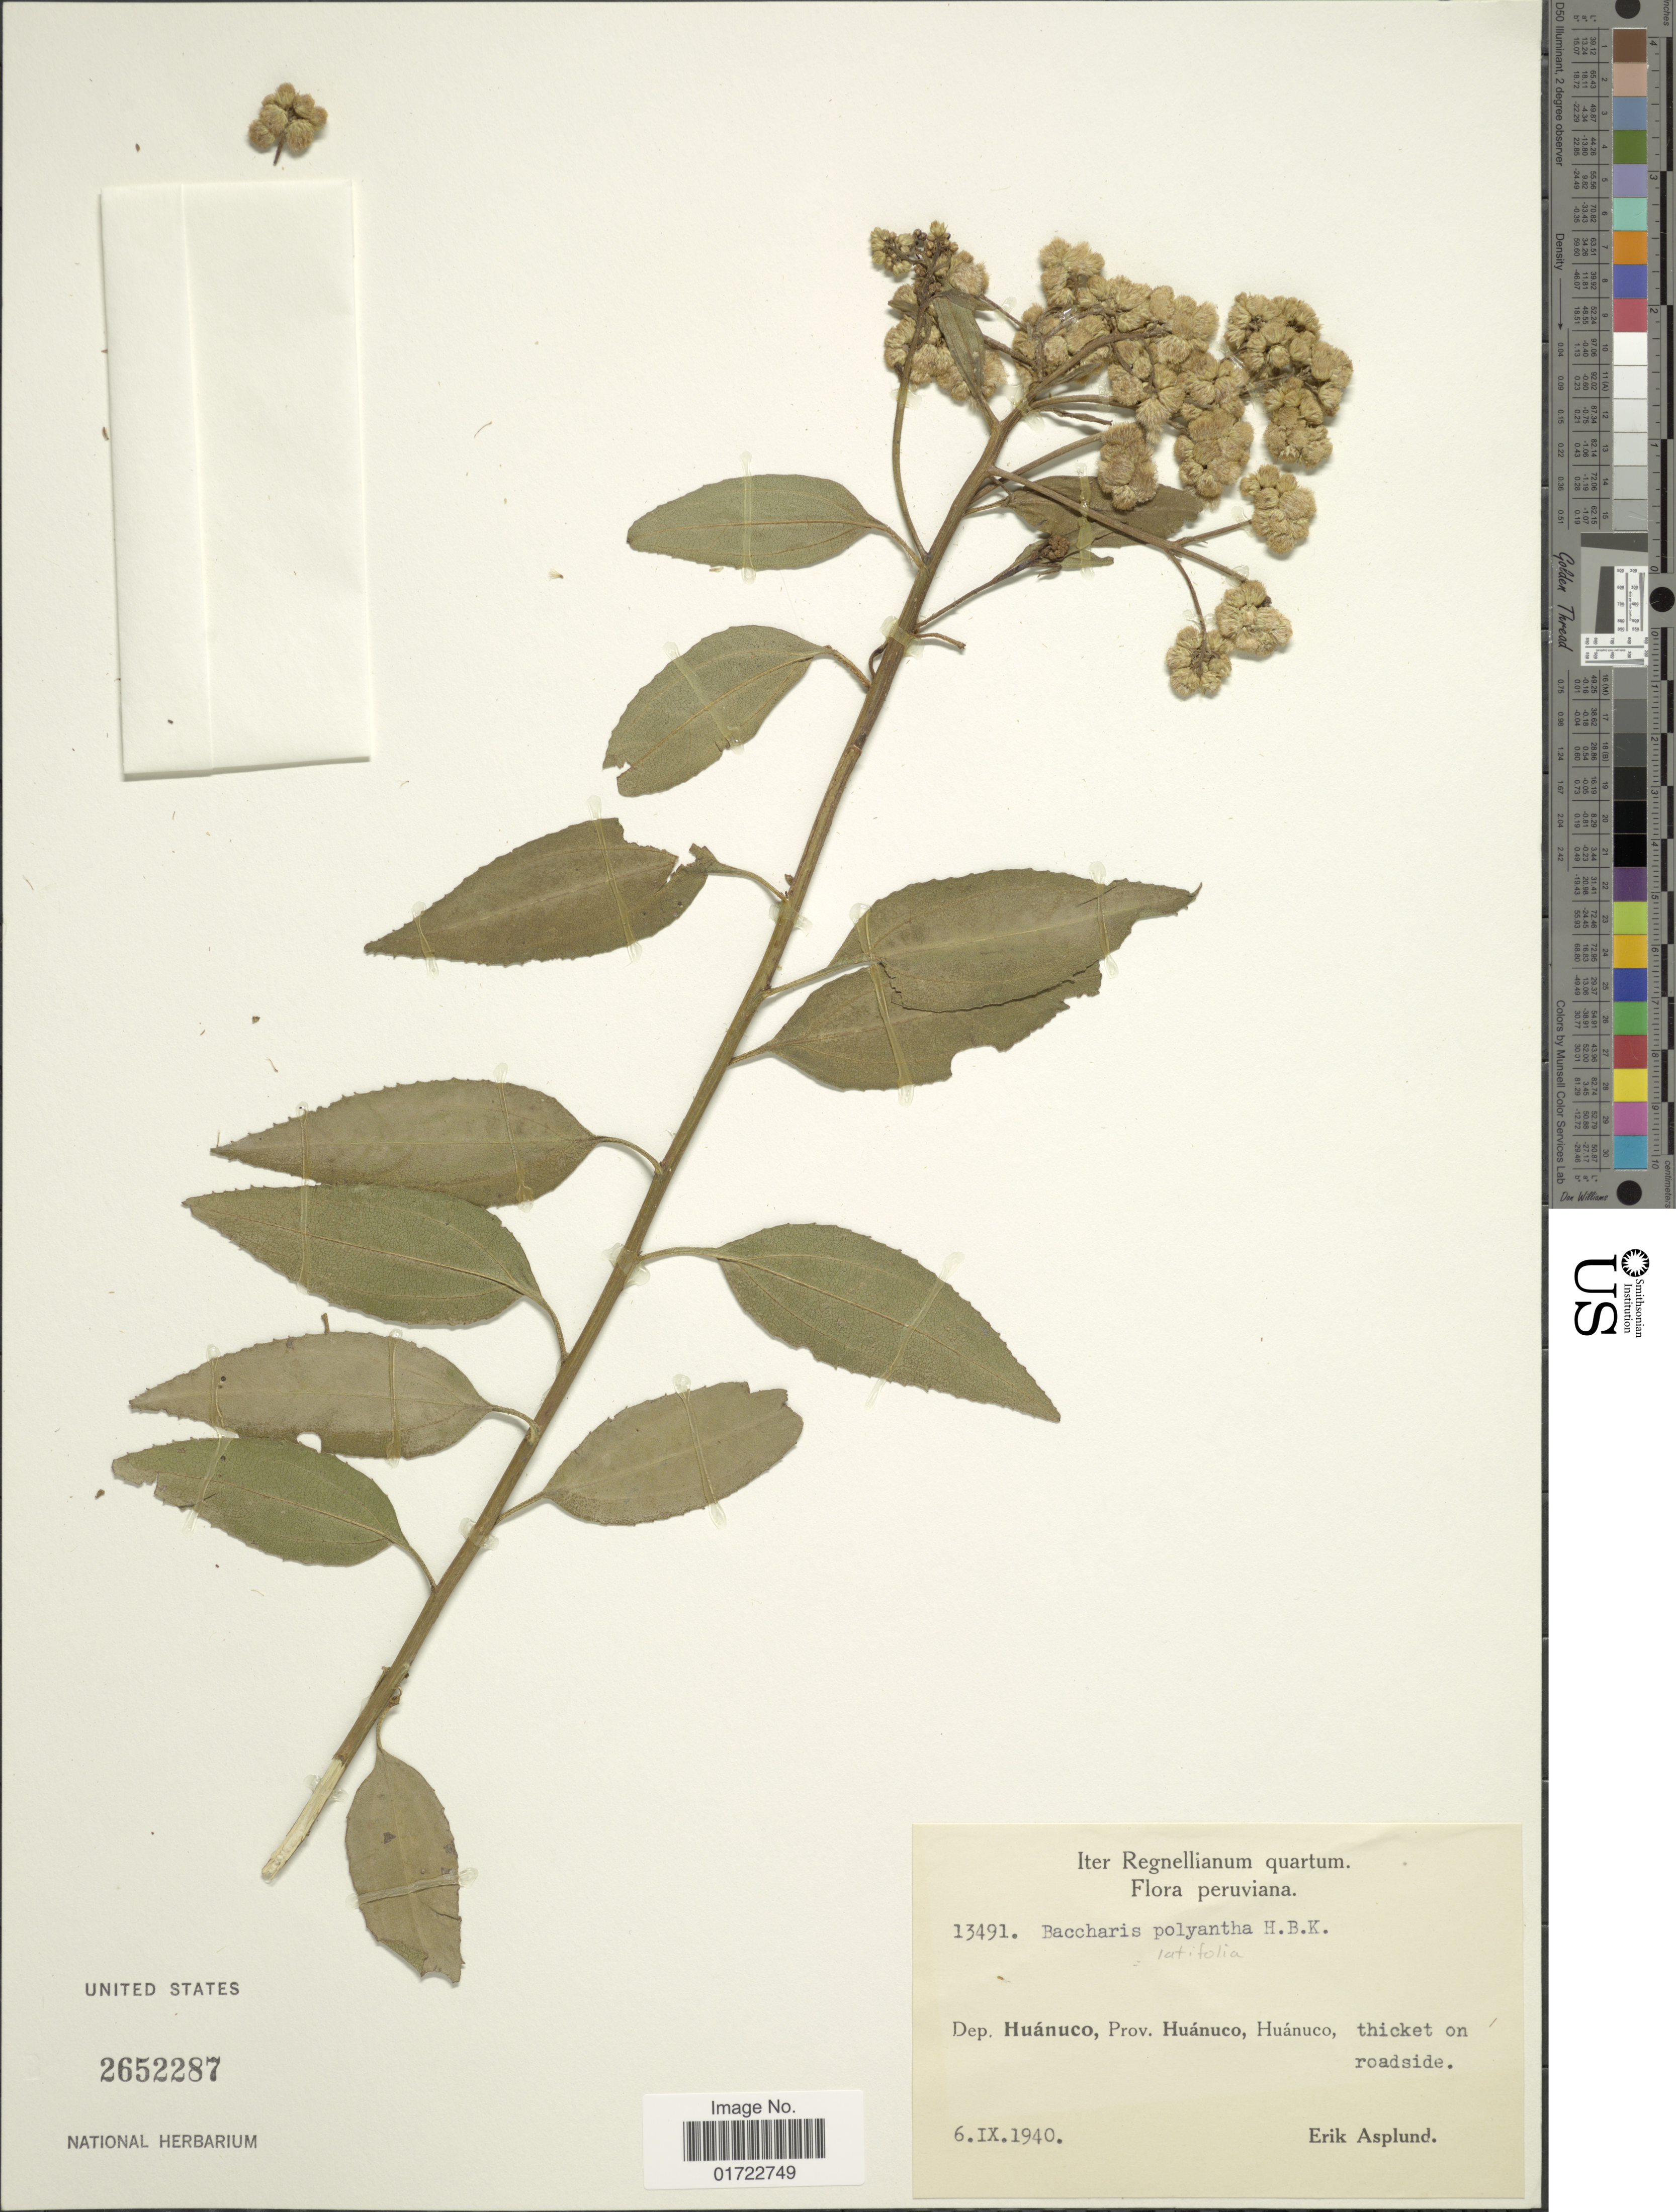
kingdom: Plantae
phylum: Tracheophyta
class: Magnoliopsida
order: Asterales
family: Asteraceae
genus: Baccharis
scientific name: Baccharis latifolia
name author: (Ruiz & Pav.) Pers.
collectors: E. Asplund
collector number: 13491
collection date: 1940-09-06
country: Peru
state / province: Huánuco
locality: Dep. Huánuco, Prov. Huánuco, Huánuco.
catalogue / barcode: US 2652287